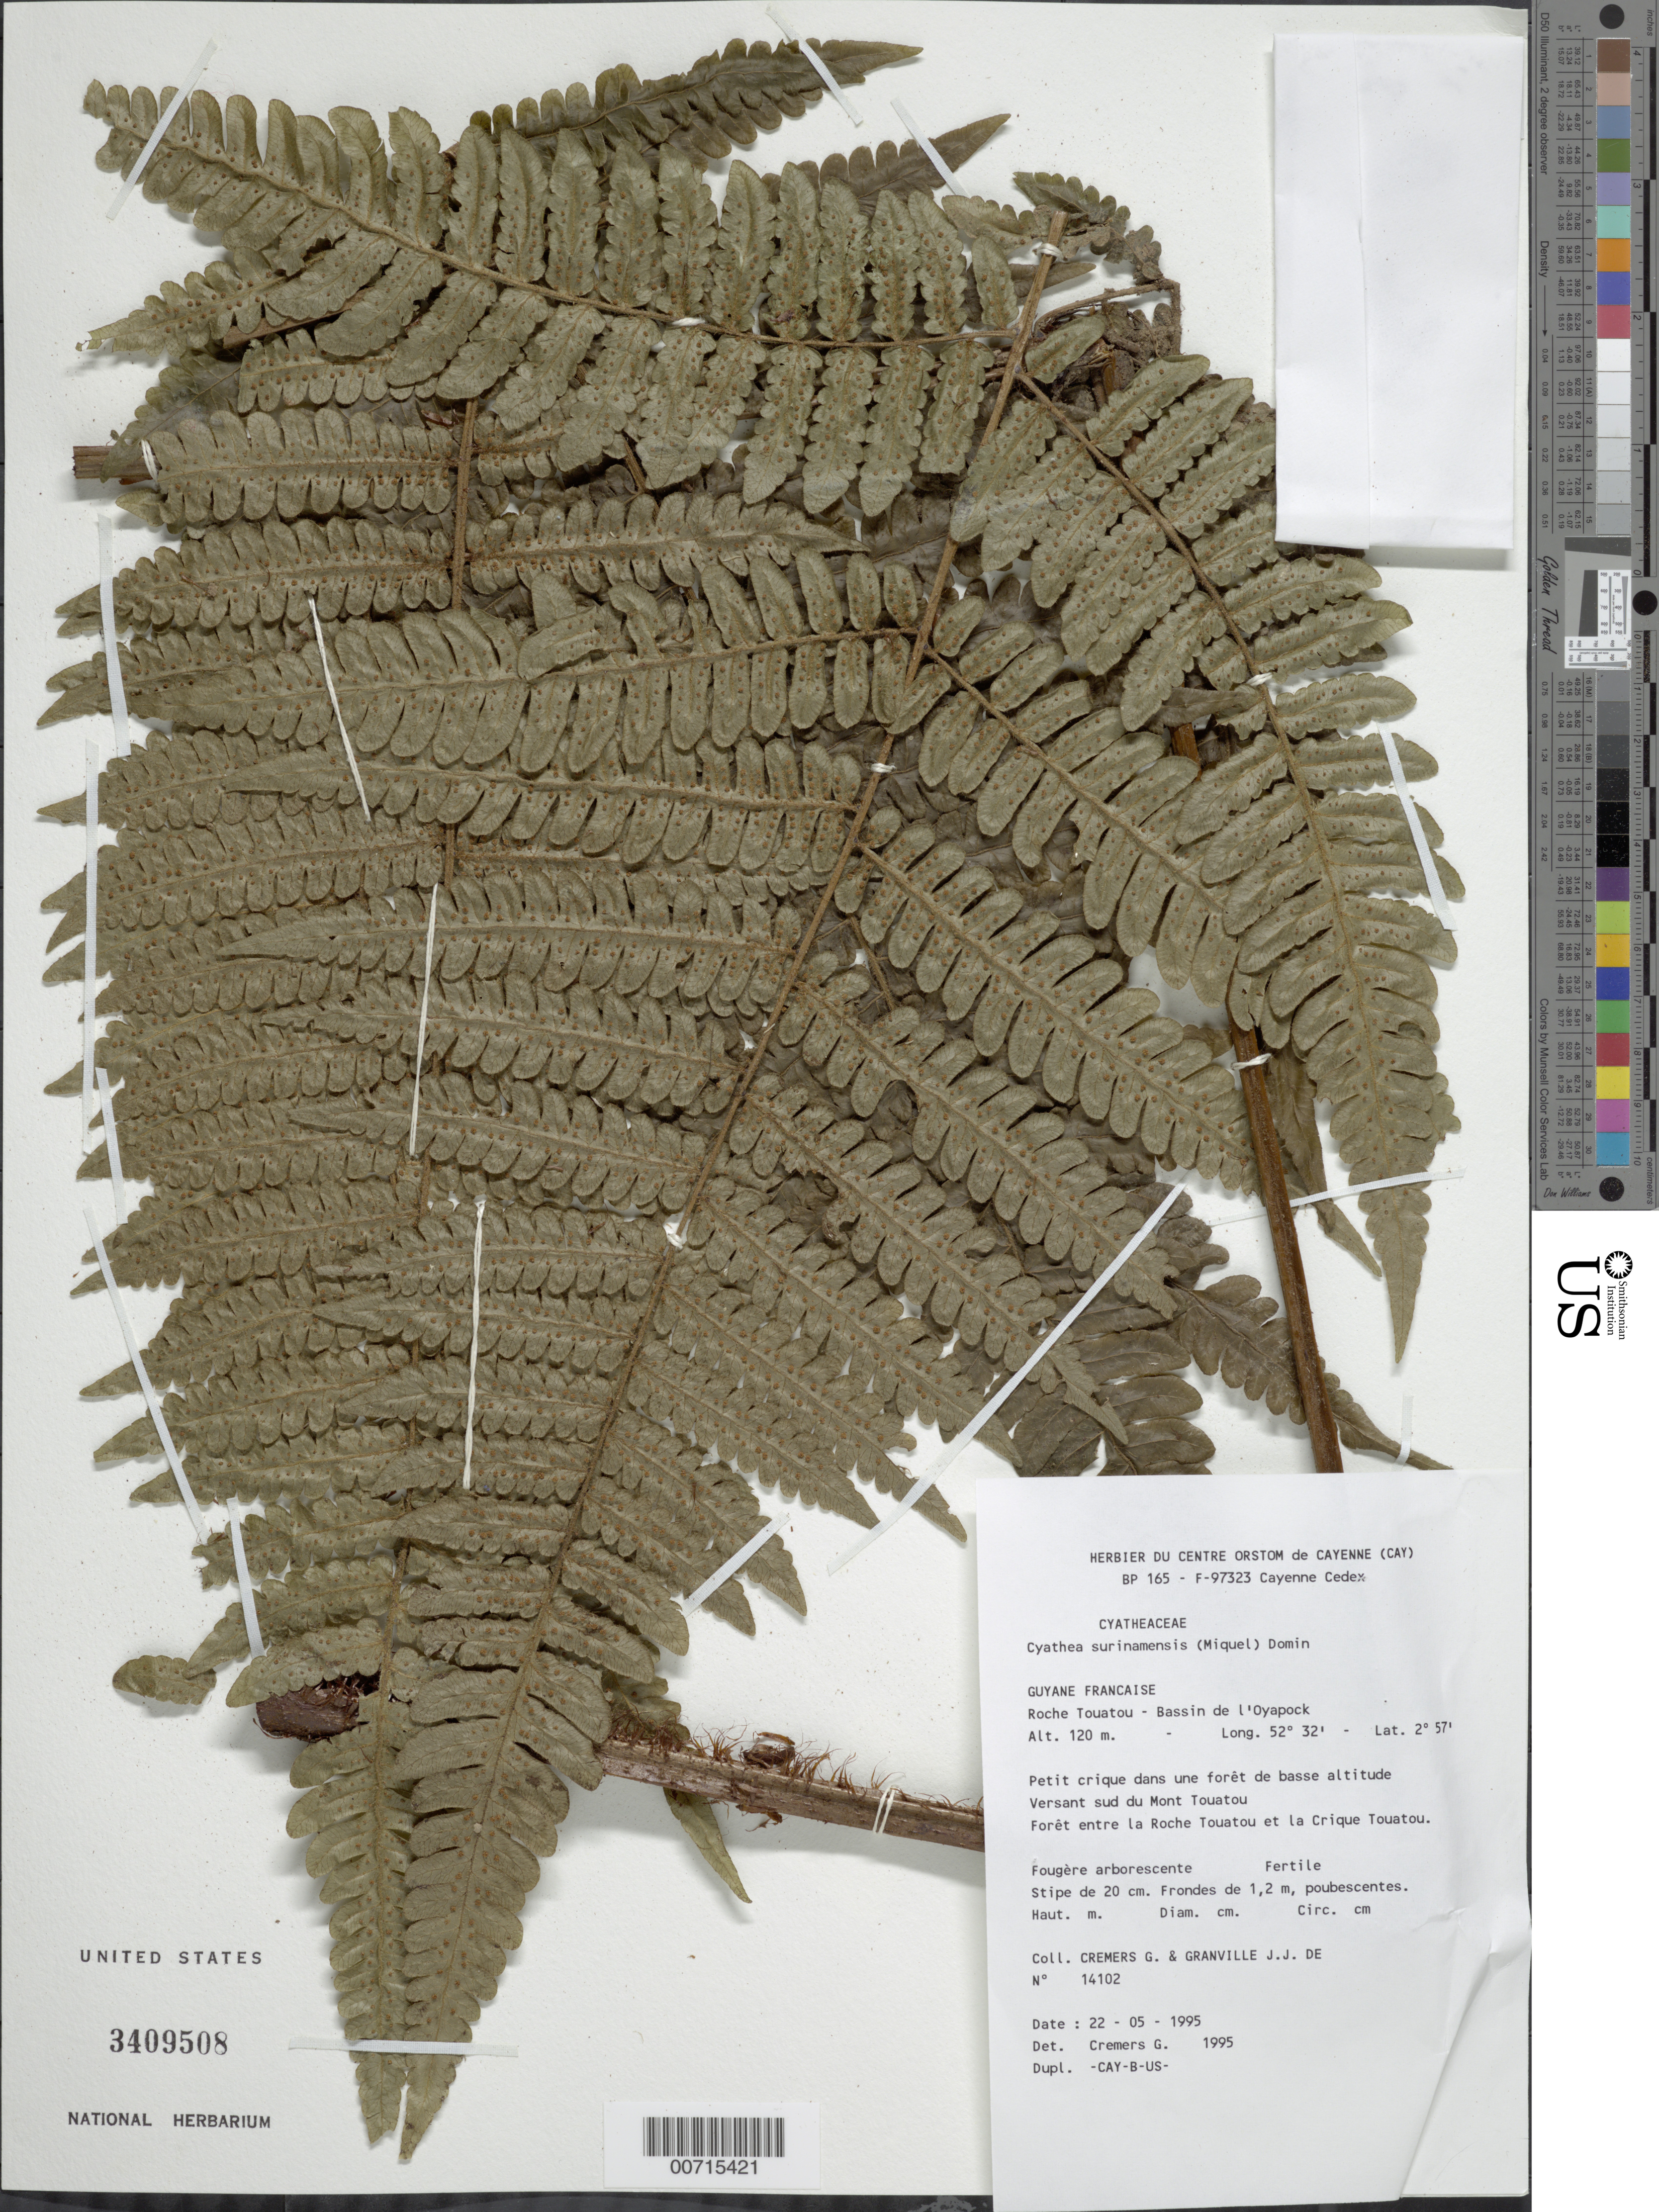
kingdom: Plantae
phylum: Tracheophyta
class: Polypodiopsida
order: Cyatheales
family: Cyatheaceae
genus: Cyathea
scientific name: Cyathea surinamensis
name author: (Miq.) Domin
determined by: Cremers, Georges A.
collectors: G. Cremers & J.-J. de Granville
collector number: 14102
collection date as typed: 22-May-95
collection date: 1995-05-22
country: French Guiana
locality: Roche Touatou, Bassin de l'Oyapock, versant sud du Mont Touatou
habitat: Small creek in low forest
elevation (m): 120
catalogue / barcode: US 3409508